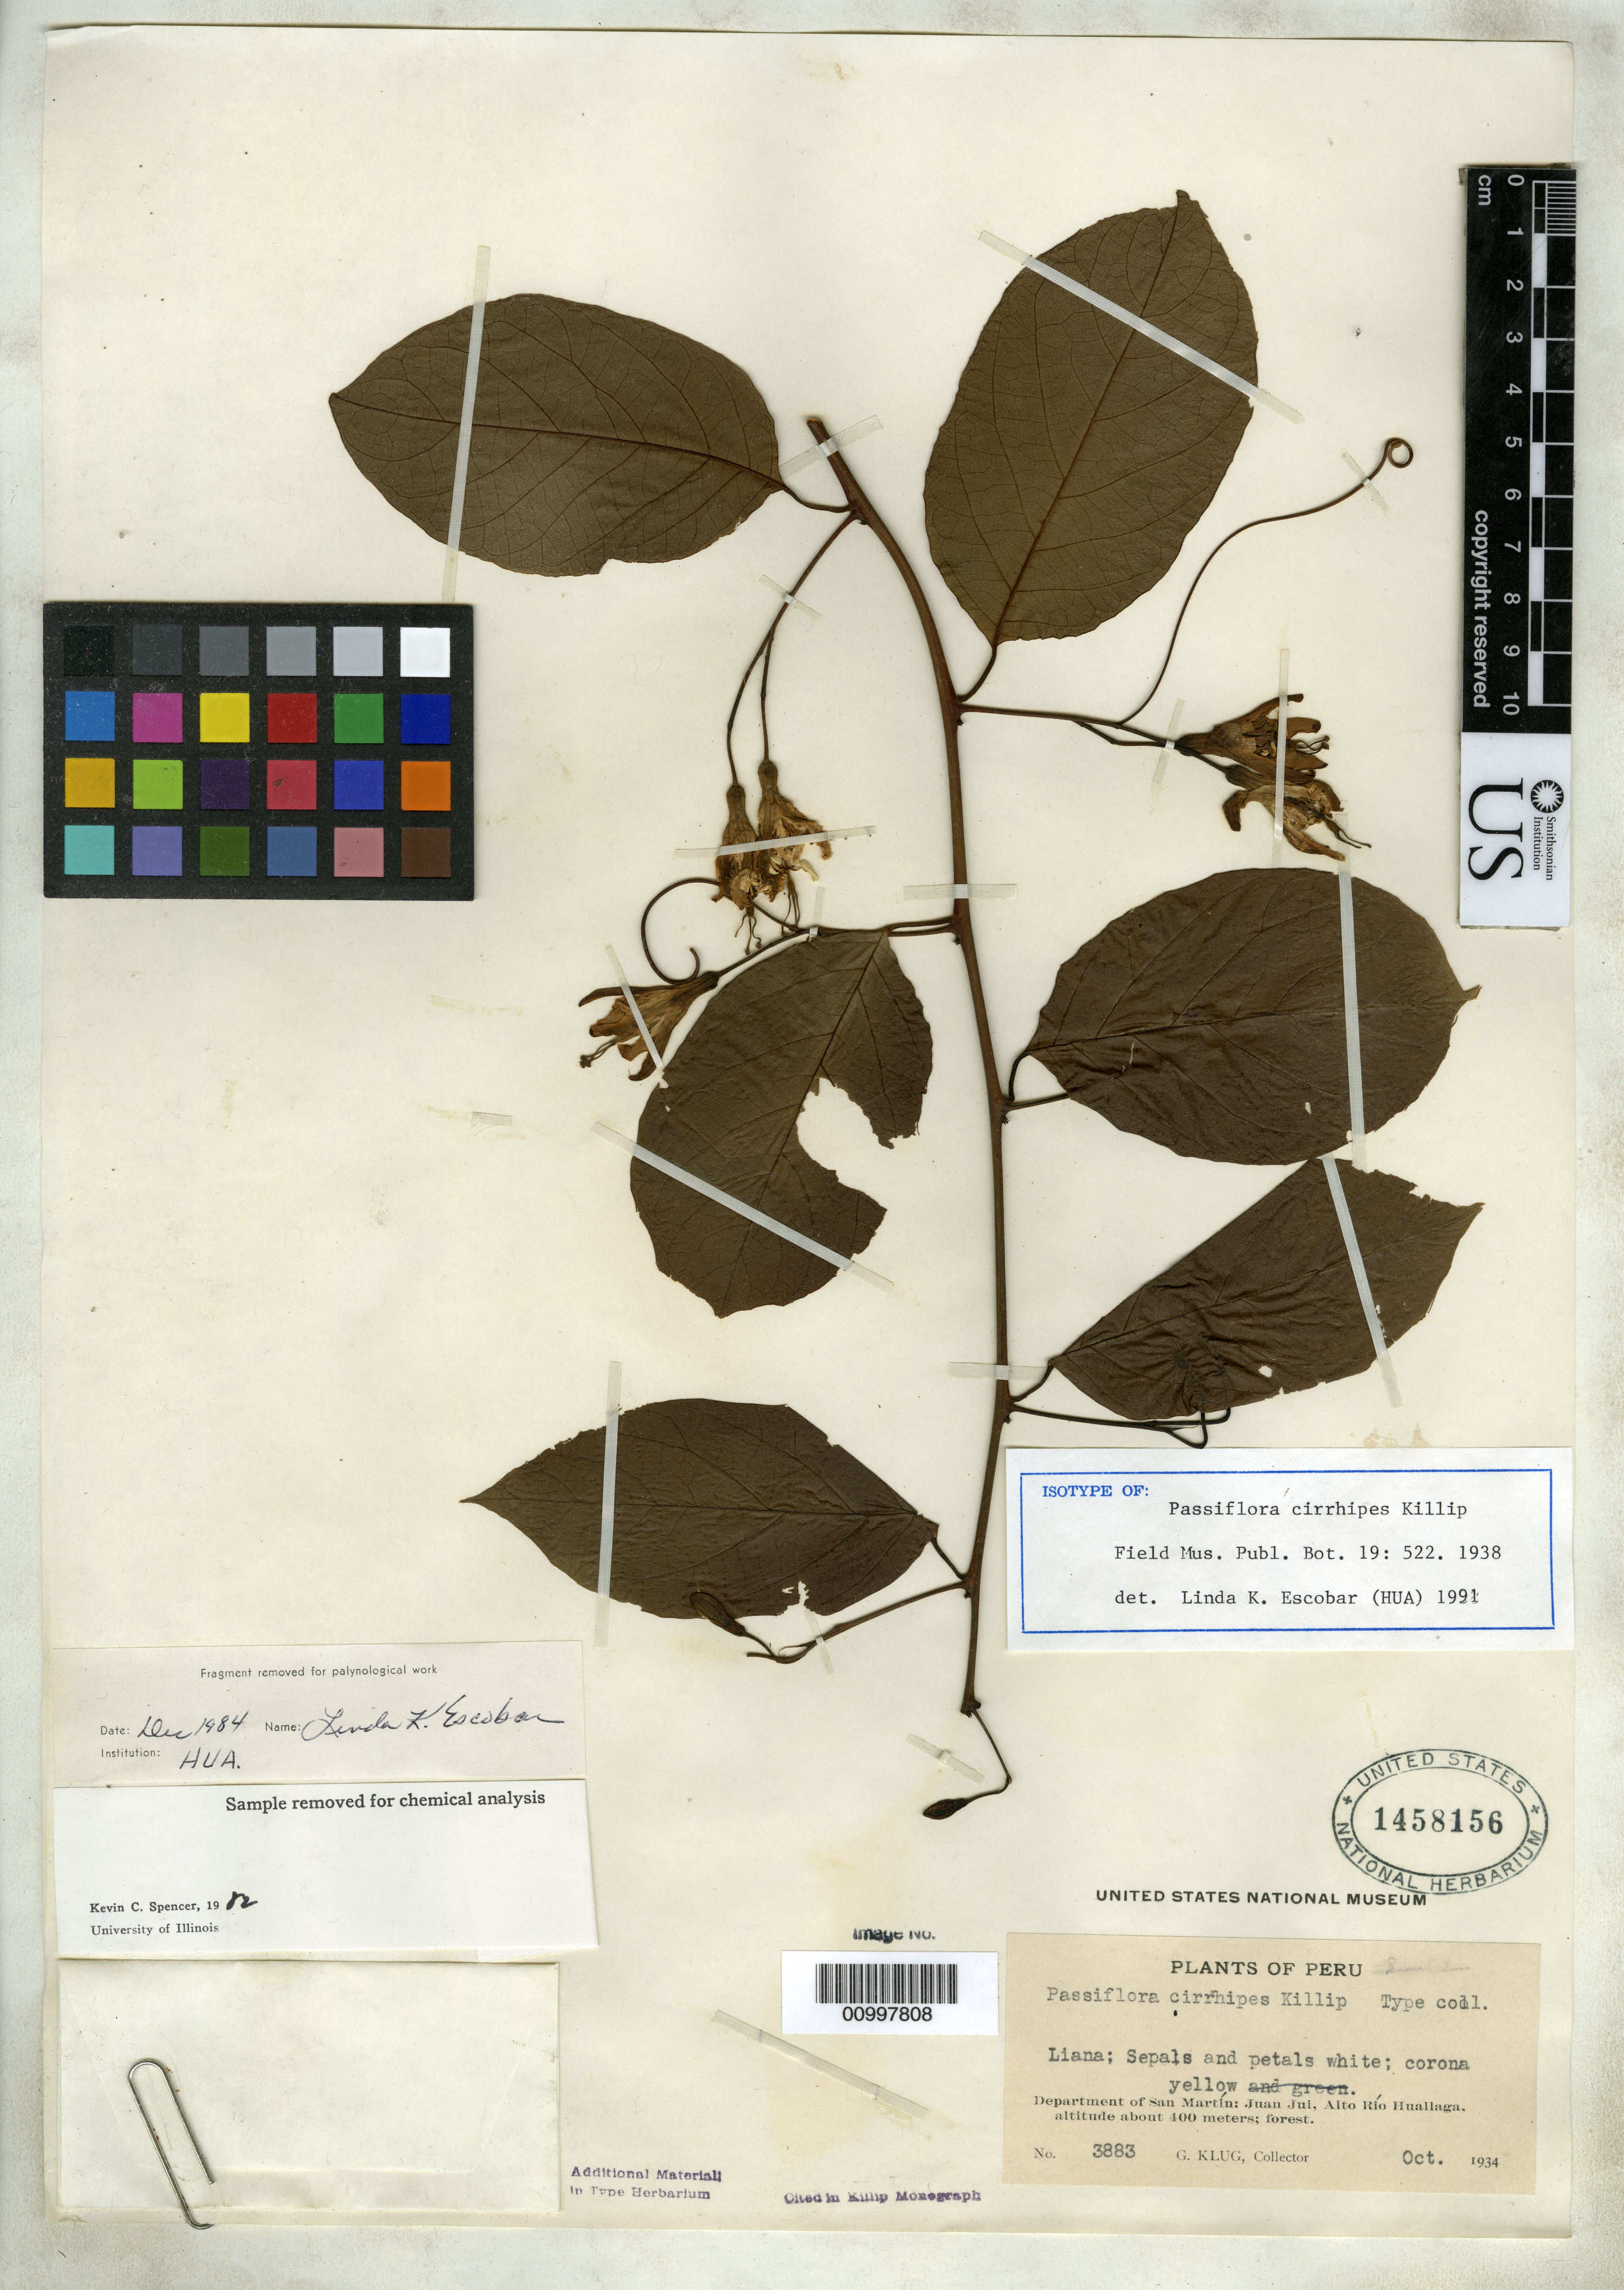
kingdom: Plantae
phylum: Tracheophyta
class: Magnoliopsida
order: Malpighiales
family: Passifloraceae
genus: Passiflora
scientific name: Passiflora cirrhipes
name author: Killip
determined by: Escobar, L. K. A. de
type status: Isotype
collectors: G. Klug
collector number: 3883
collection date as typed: Oct 1934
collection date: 1934-10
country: Peru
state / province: San Martín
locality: Juan Jui, Alto Rio Huallaga.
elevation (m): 400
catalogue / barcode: US 1458156